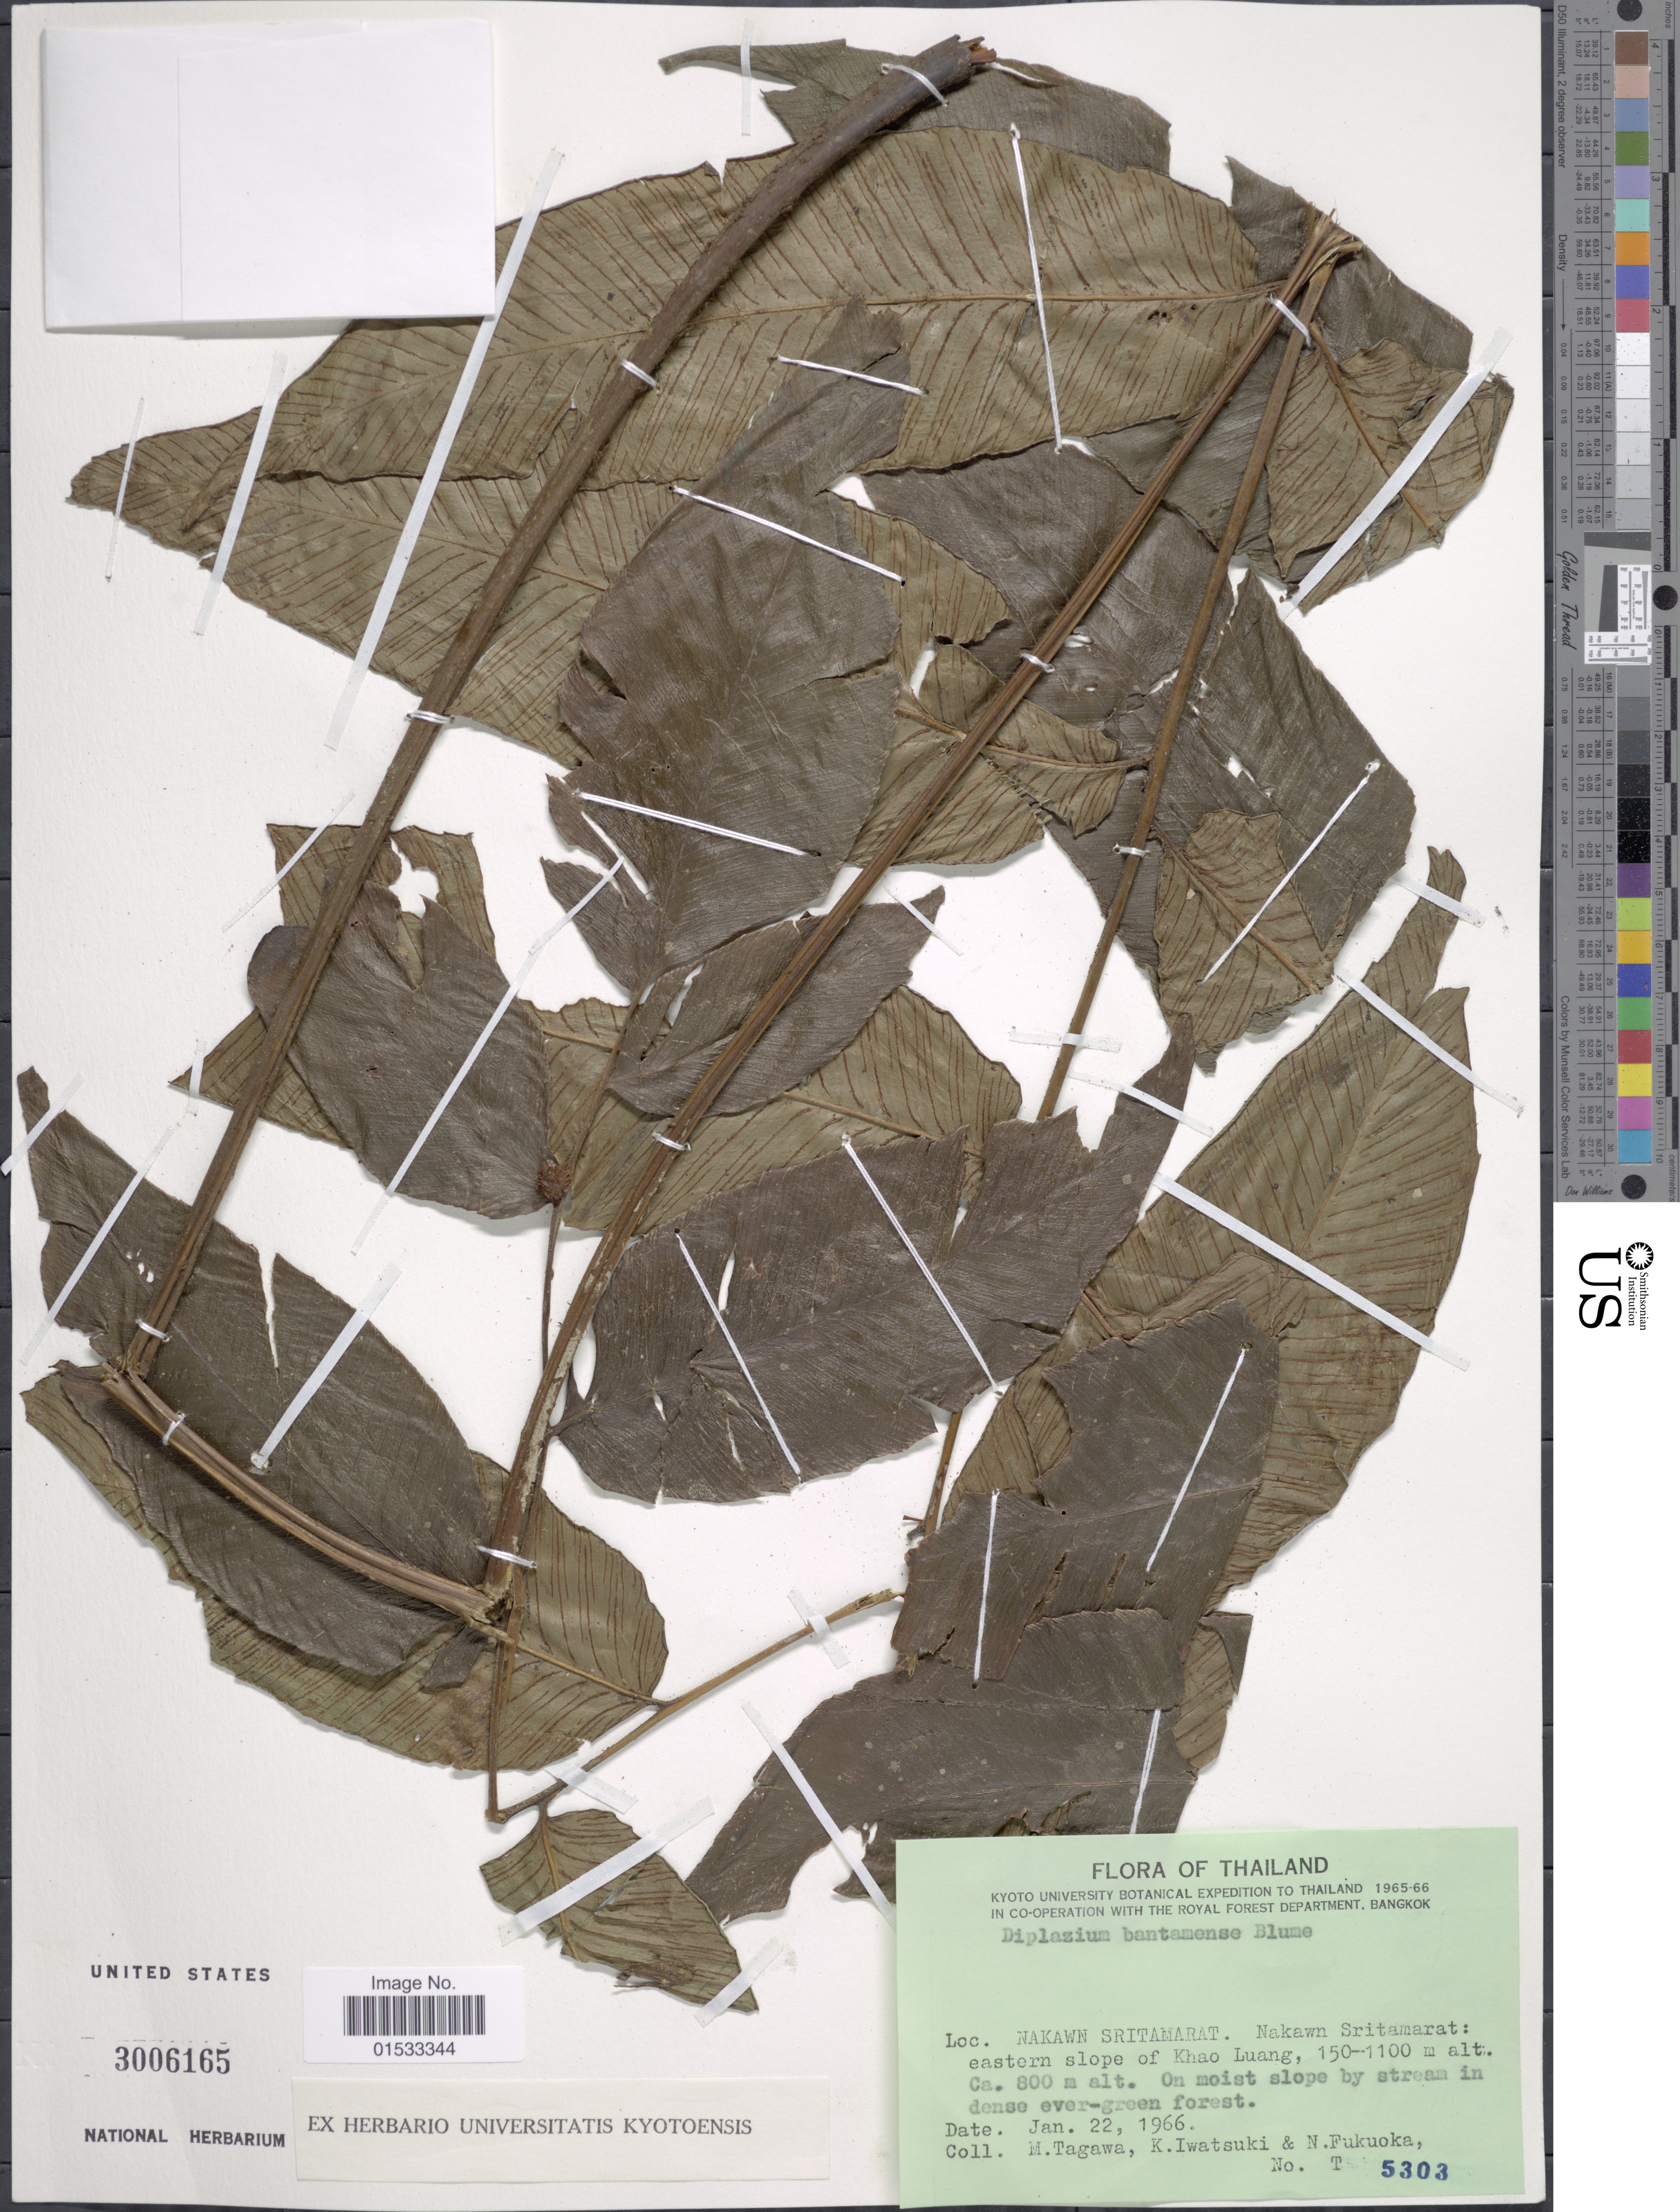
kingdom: Plantae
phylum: Tracheophyta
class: Polypodiopsida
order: Polypodiales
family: Athyriaceae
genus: Diplazium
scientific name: Diplazium bantamense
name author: Blume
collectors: M. Tagawa, K. Iwatsuki & N. Fukuoka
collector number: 5303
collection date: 1966-01-22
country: Thailand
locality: Nakawn Sritamarat: eastern slope of Khao Luang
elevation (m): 800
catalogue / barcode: US 3006165